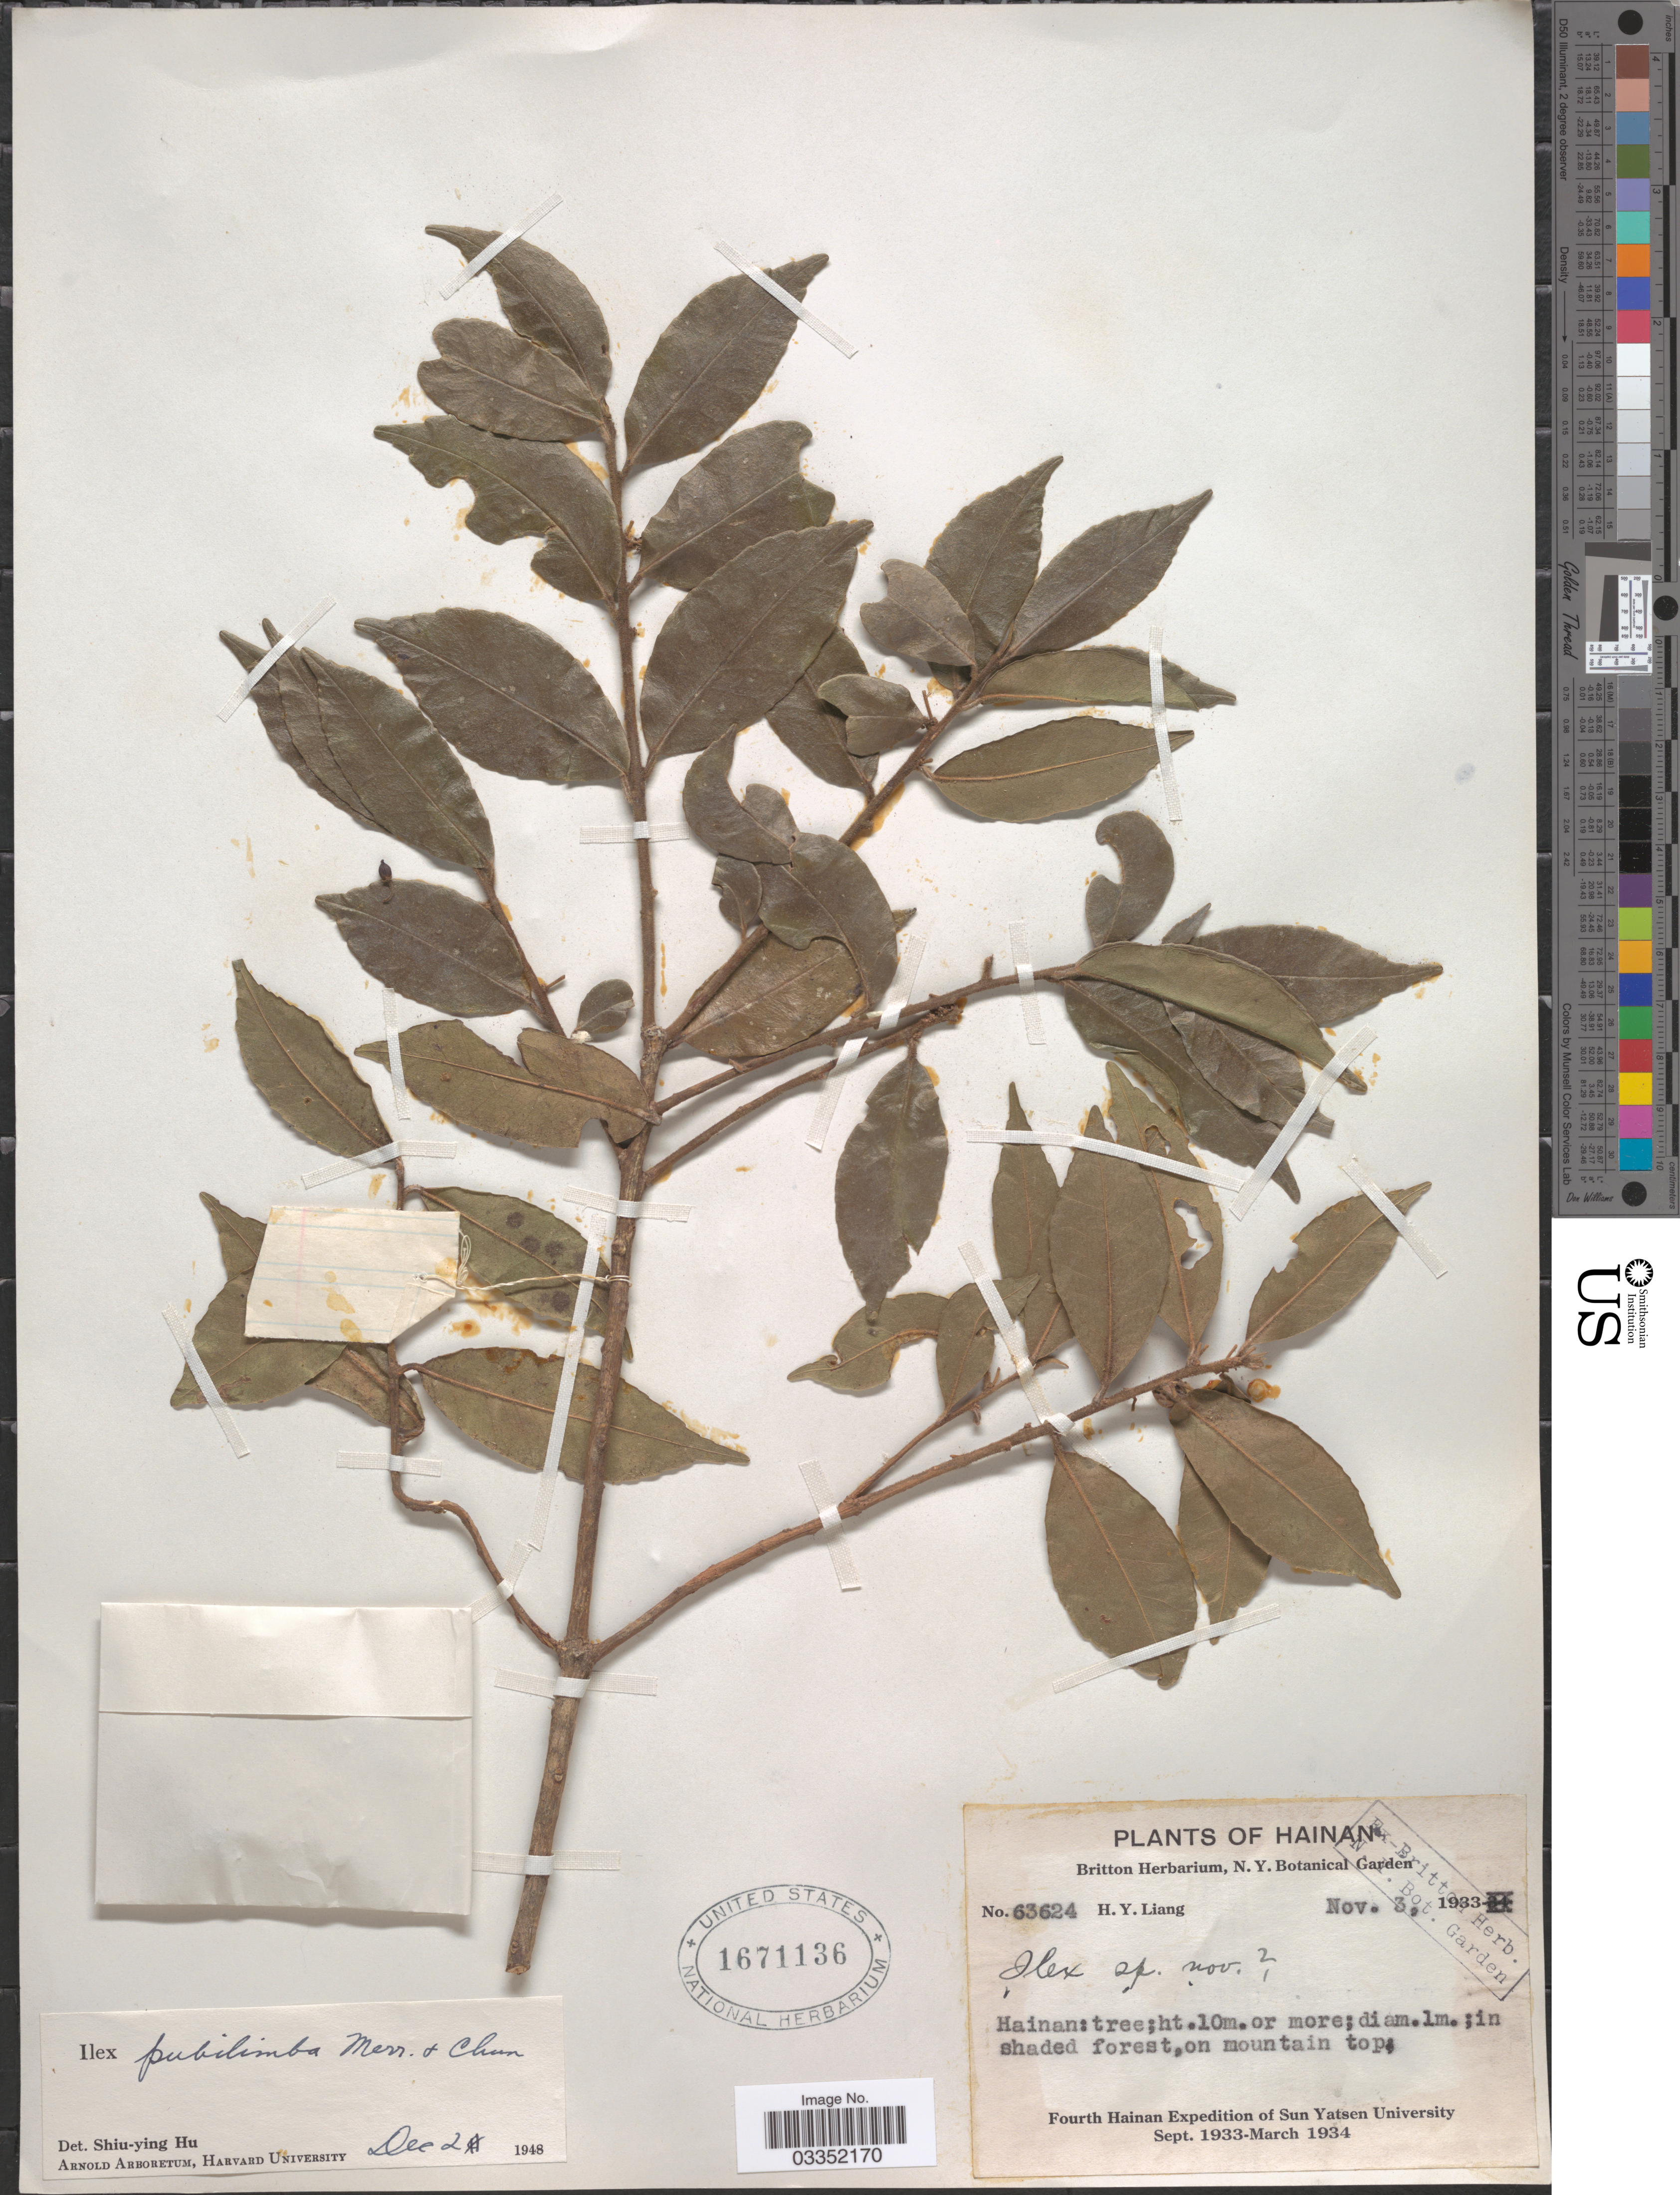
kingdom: Plantae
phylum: Tracheophyta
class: Magnoliopsida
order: Aquifoliales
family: Aquifoliaceae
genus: Ilex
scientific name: Ilex pubescens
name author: Hook. & Arn.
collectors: H. Y. Liang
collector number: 63624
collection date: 1933-11-03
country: China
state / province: Hainan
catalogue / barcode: US 1671136